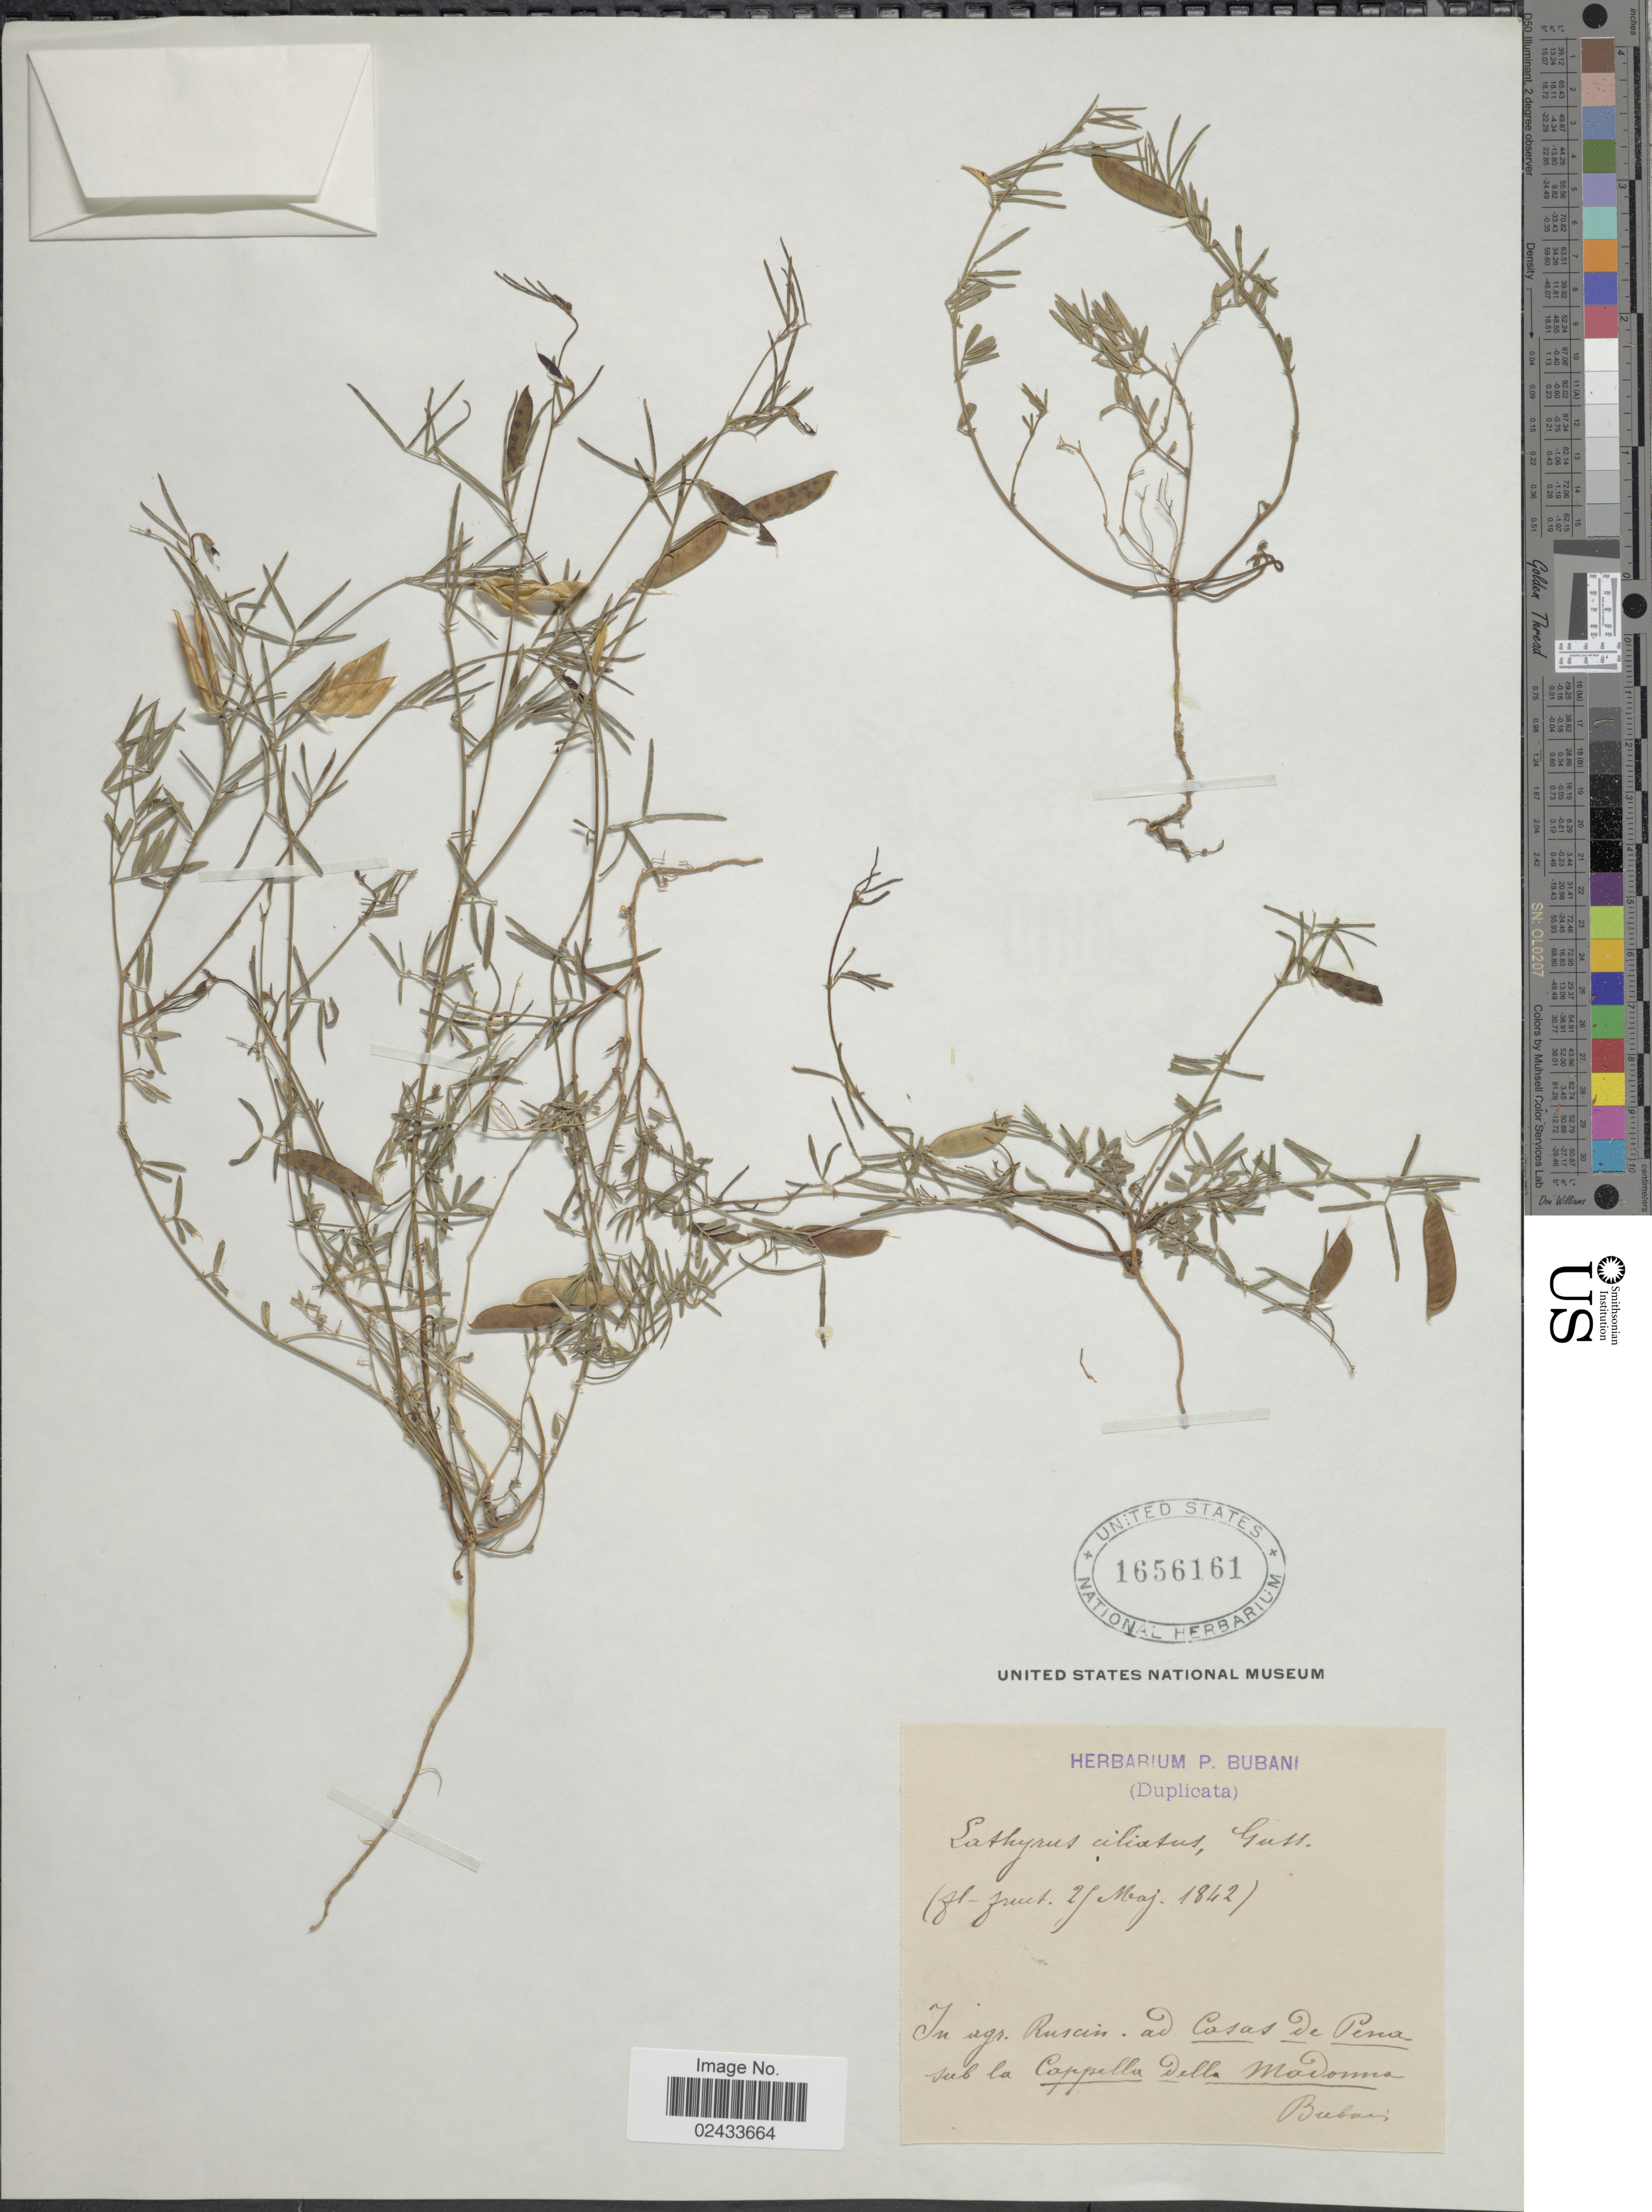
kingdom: Plantae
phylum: Tracheophyta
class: Magnoliopsida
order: Fabales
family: Fabaceae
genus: Lathyrus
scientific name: Lathyrus saxatilis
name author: (Vent.) Vis.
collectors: Bubani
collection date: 1842-05-27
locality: In agr. Ruscin. ad Casas de Pena sub la Cappela Della Madonna [interpreted]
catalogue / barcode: US 1656161